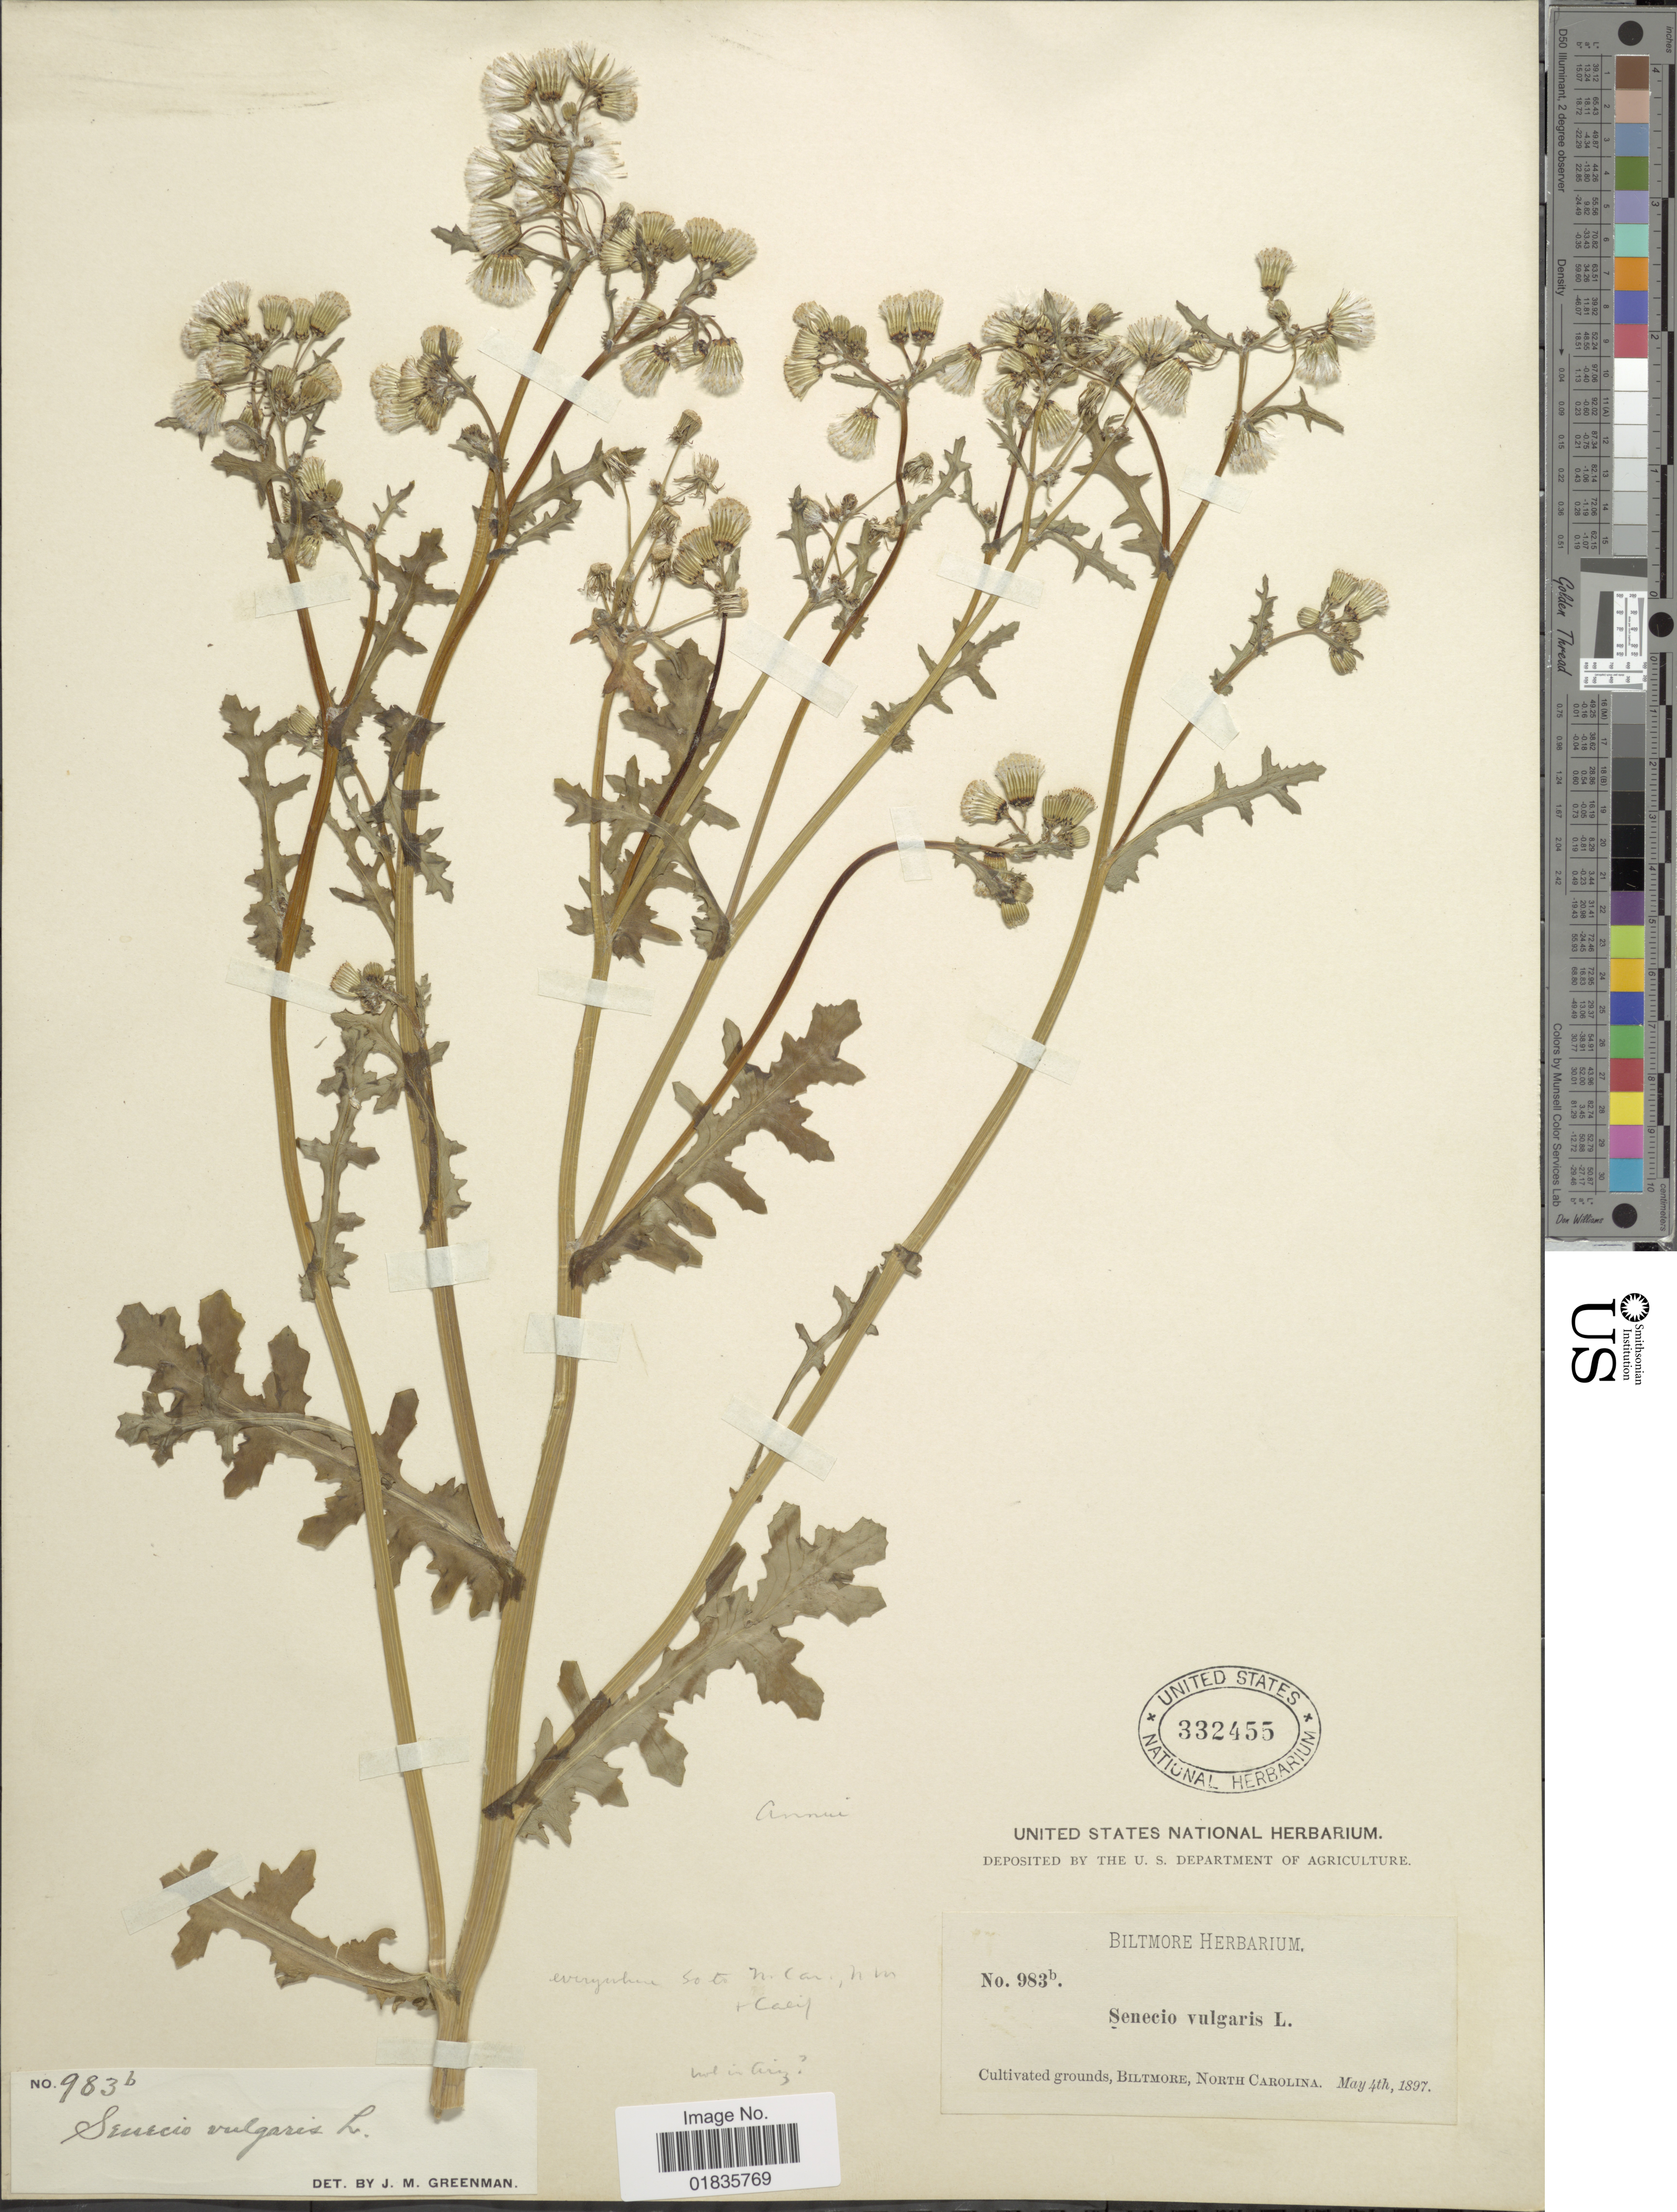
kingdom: Plantae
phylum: Tracheophyta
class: Magnoliopsida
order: Asterales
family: Asteraceae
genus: Senecio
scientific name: Senecio vulgaris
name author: L.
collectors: ex herb. Biltmore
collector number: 983b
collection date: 1897-05-04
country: United States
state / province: North Carolina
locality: Cultivated grounds, Biltmore.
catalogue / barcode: US 332455